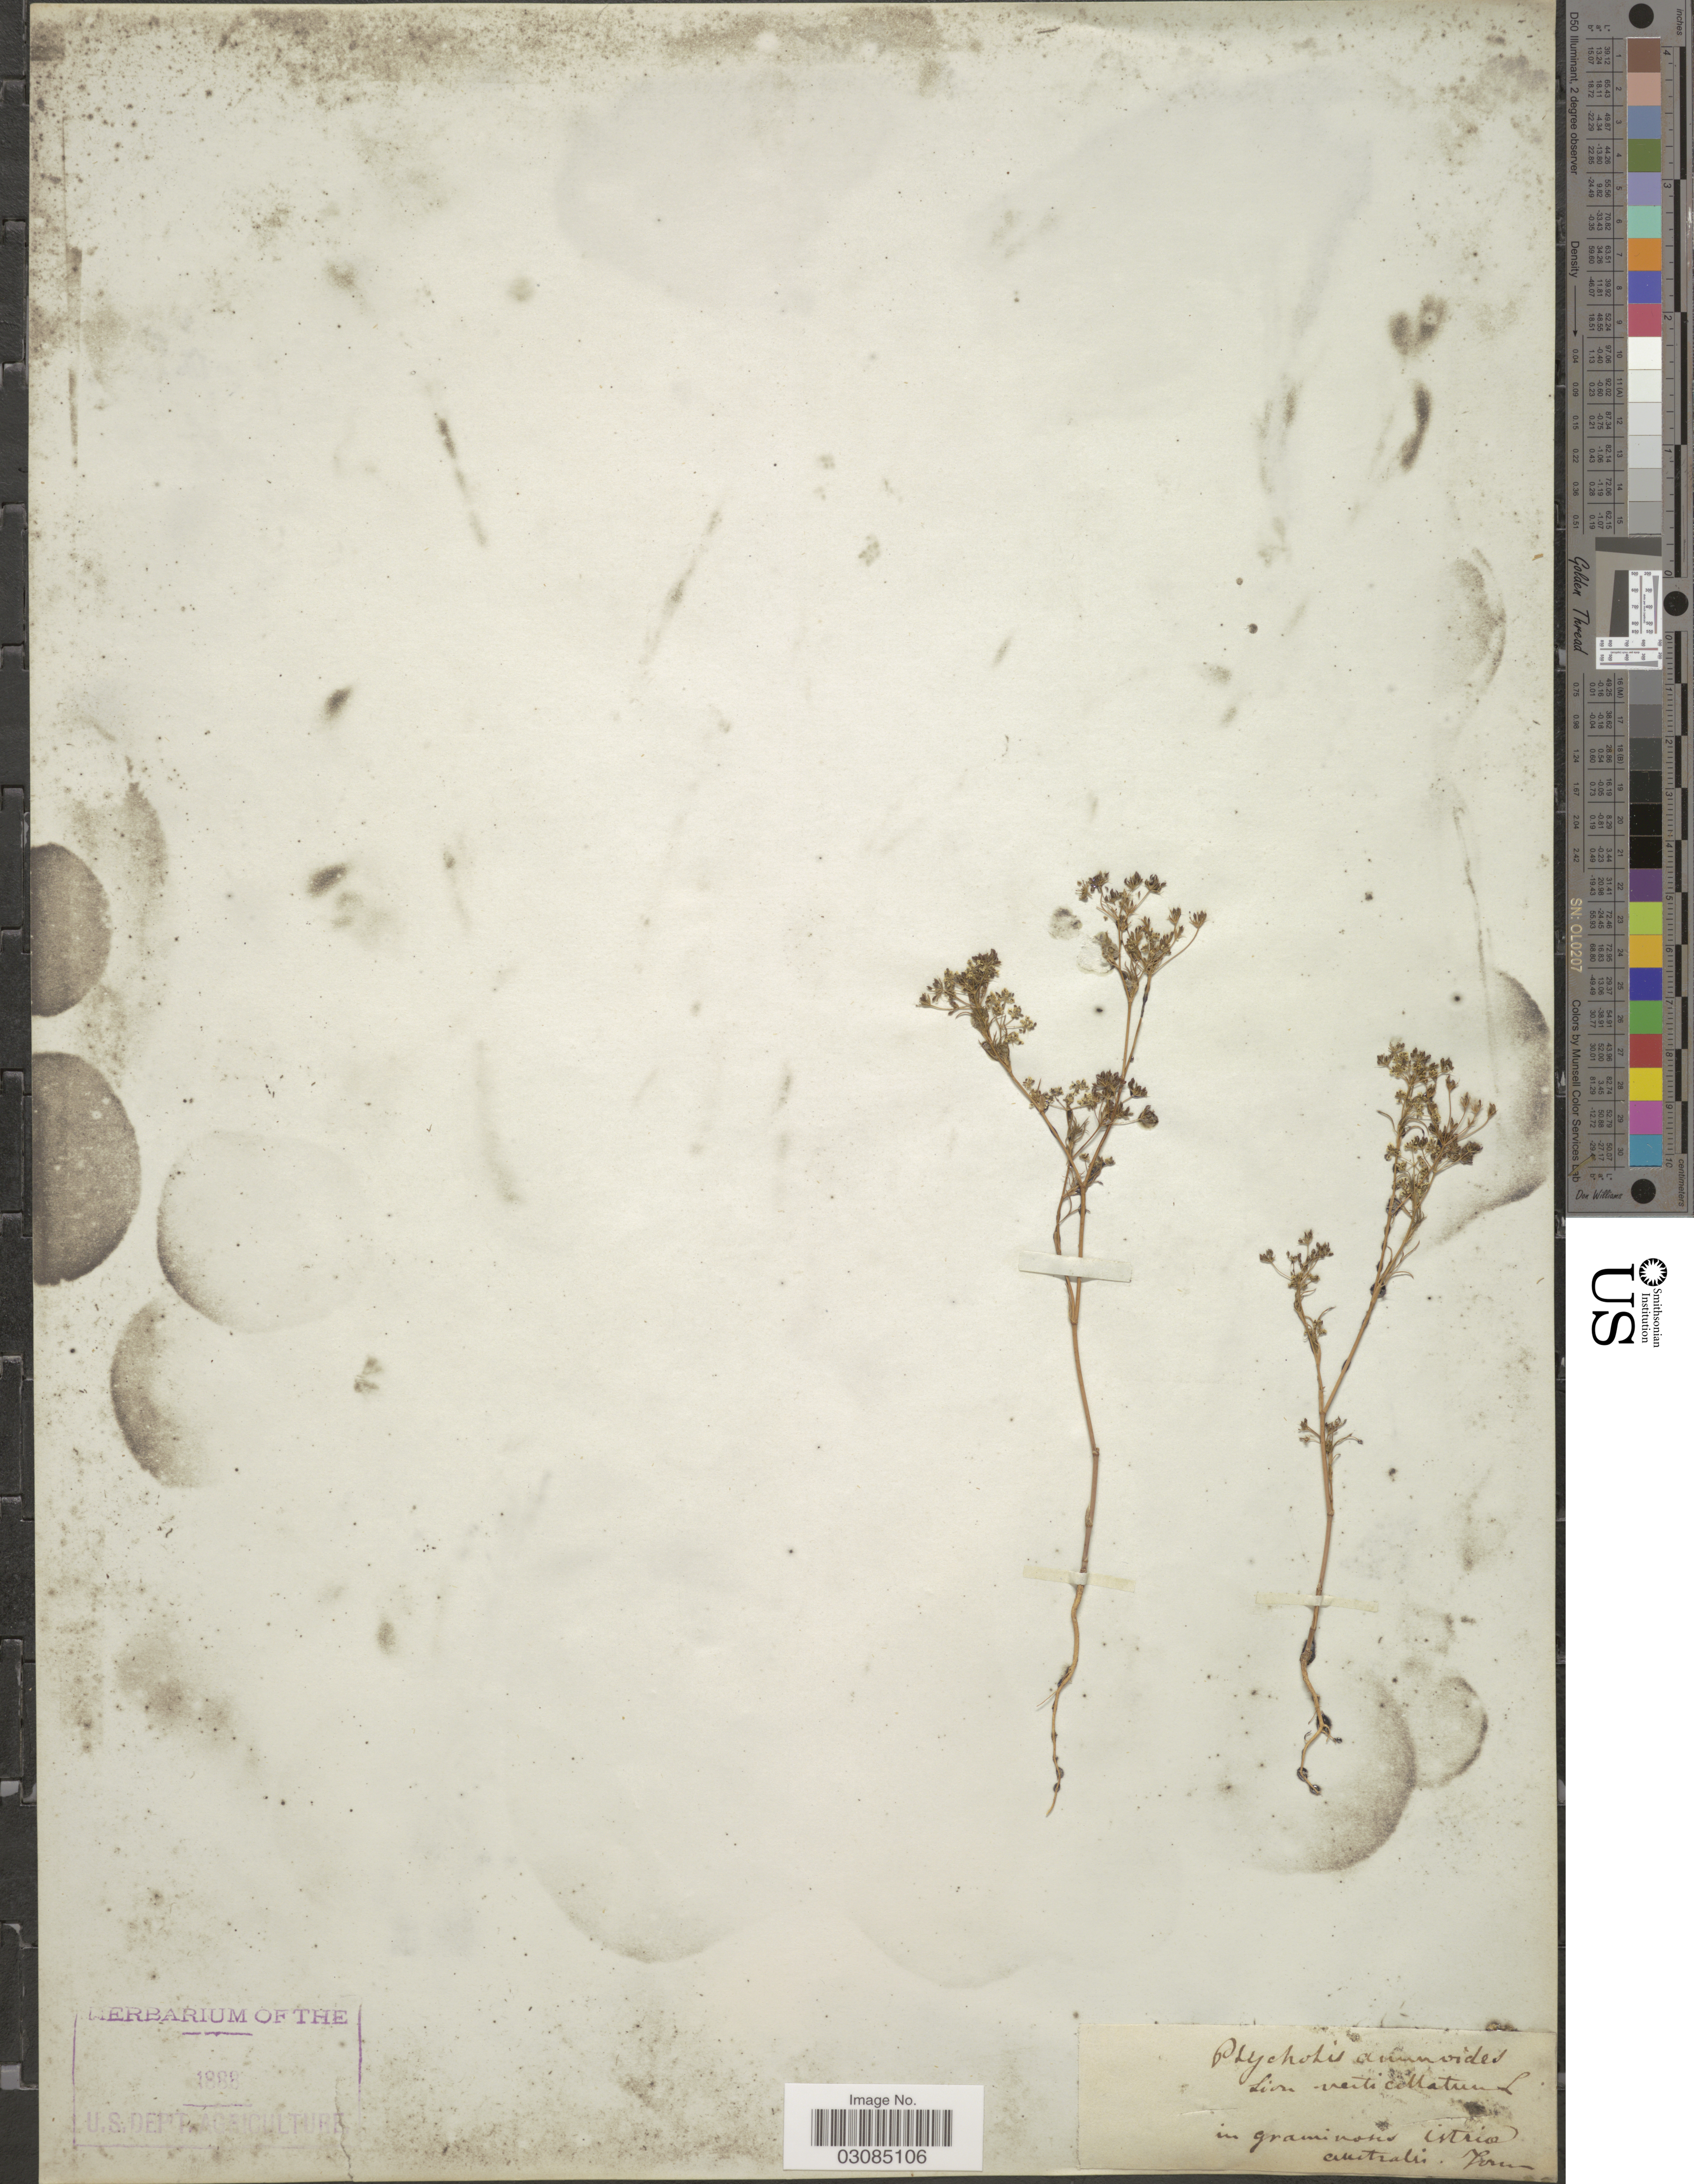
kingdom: Plantae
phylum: Tracheophyta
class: Magnoliopsida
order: Apiales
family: Apiaceae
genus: Ptychotis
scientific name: Ptychotis ammoides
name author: (L.) W.D.J. Koch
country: Croatia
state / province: Istria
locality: In graminosis istria [interpreted] australis.